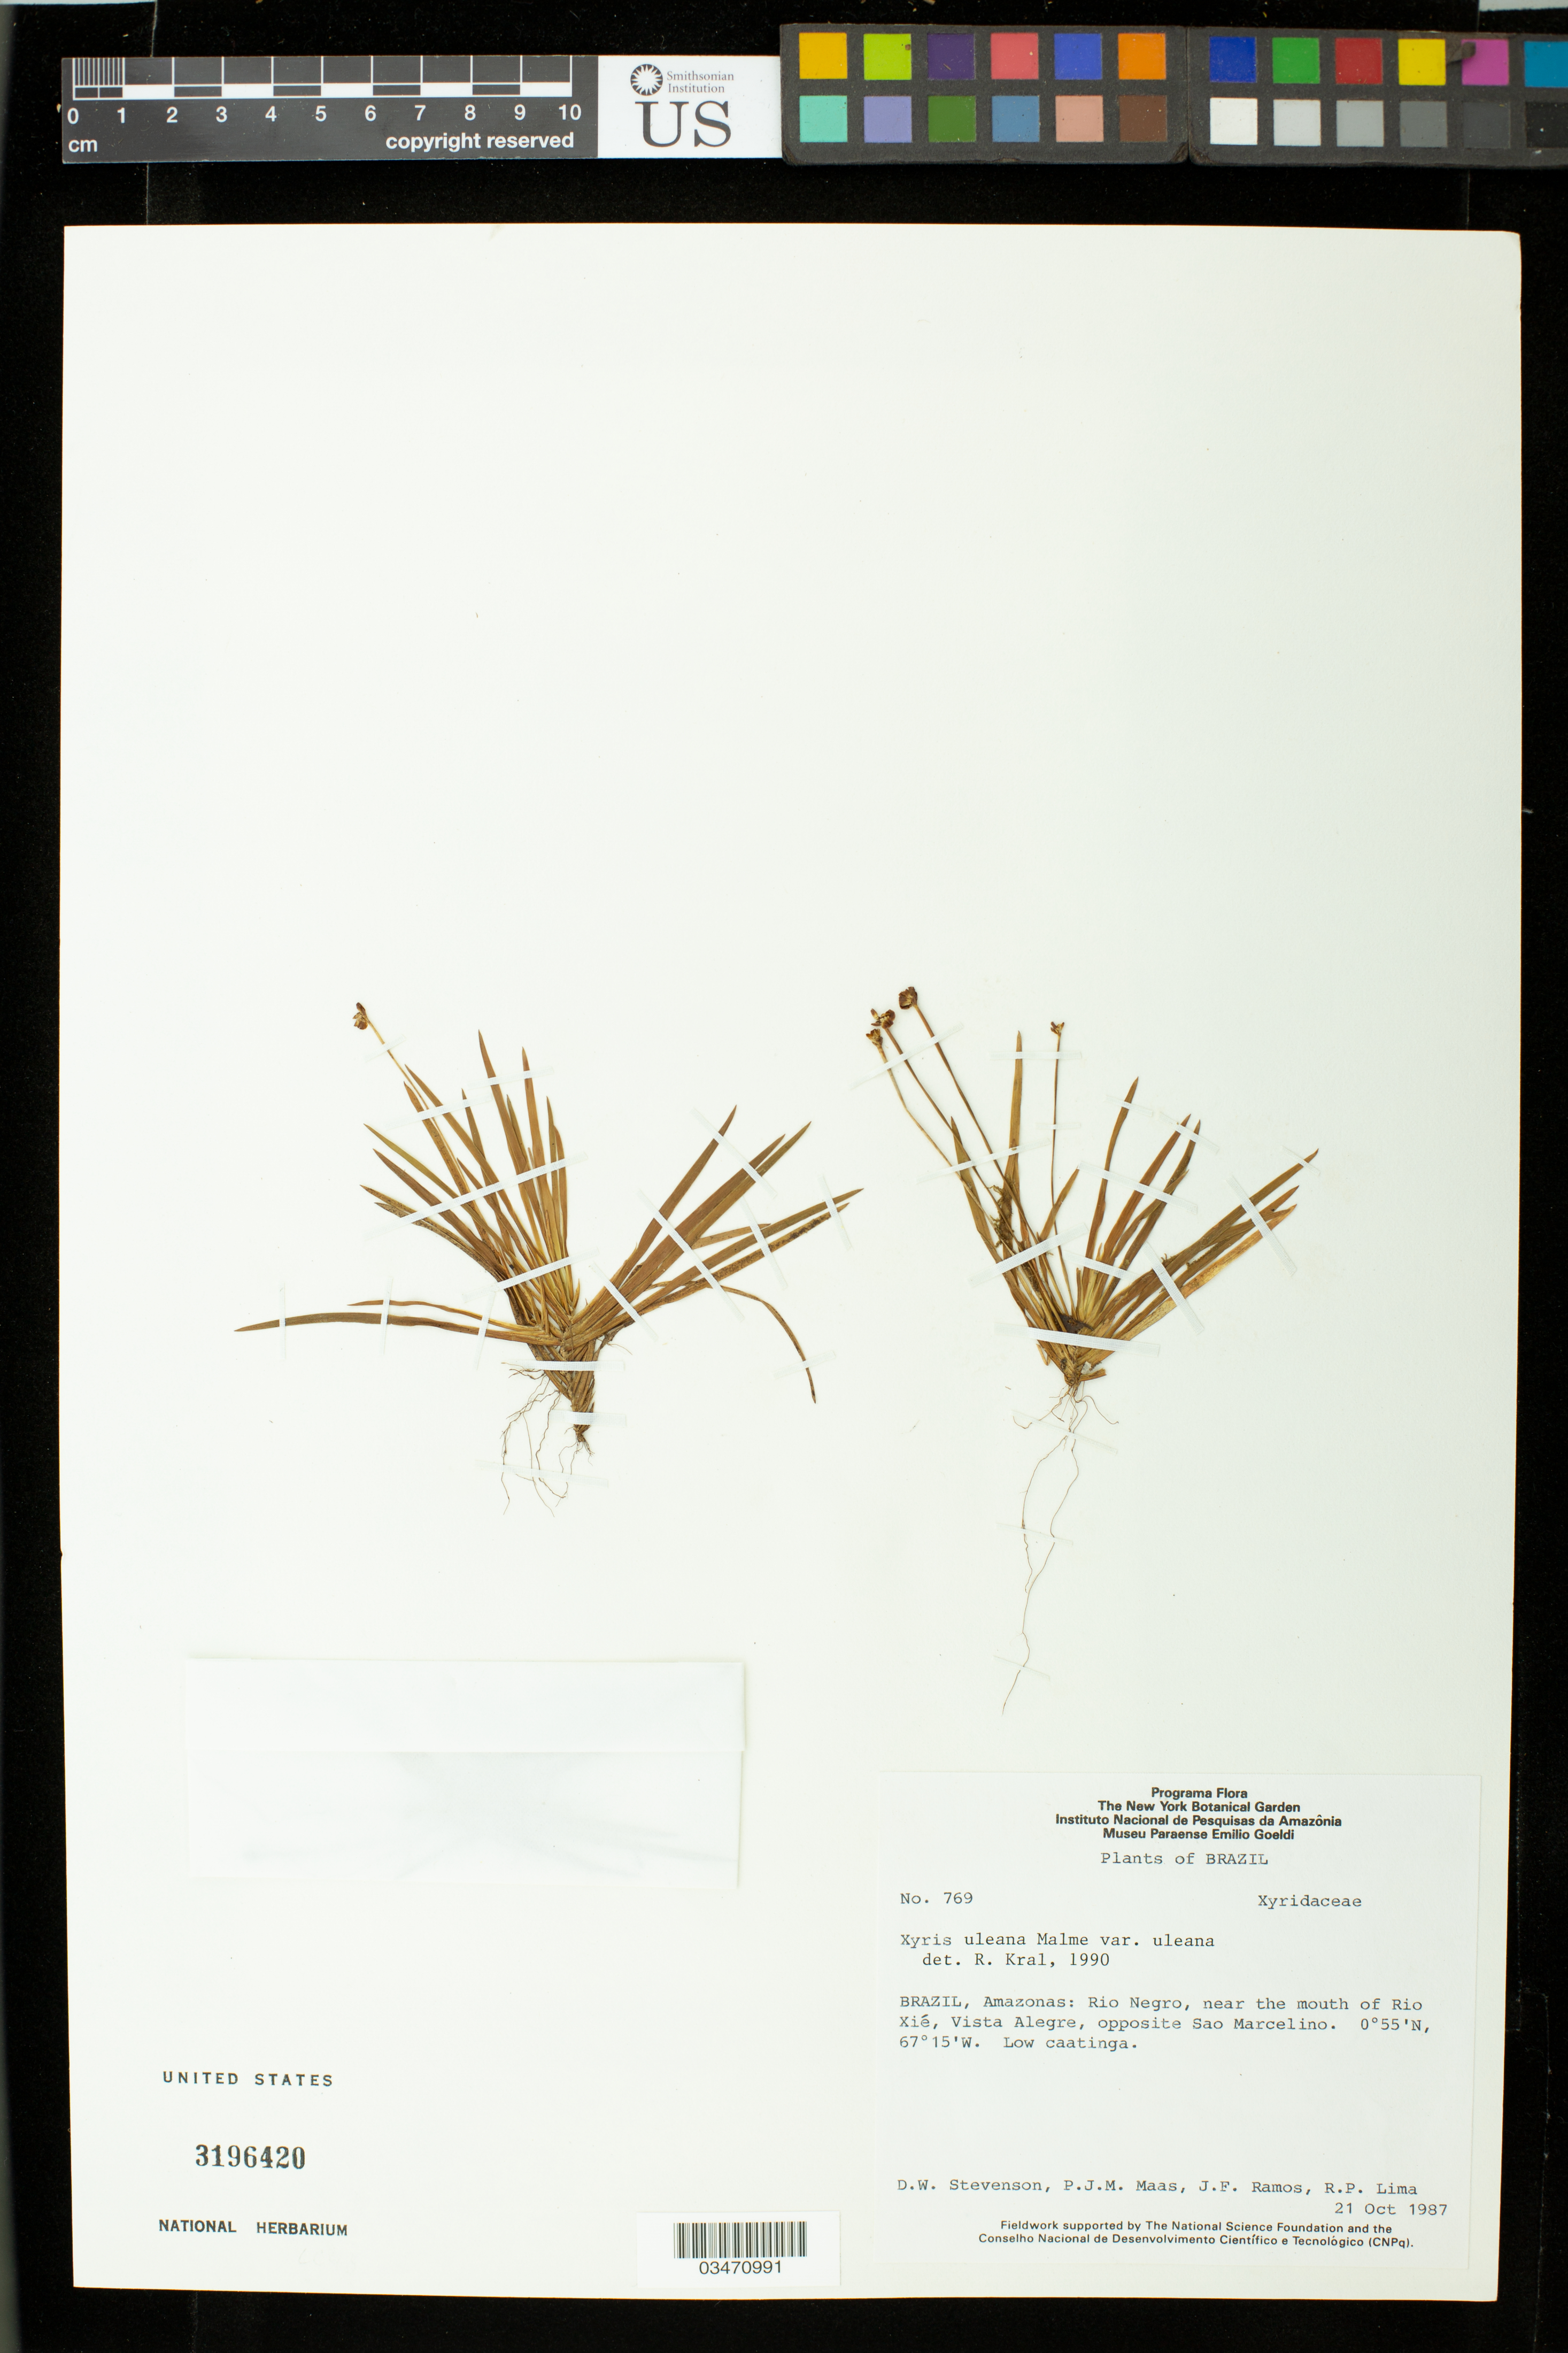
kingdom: Plantae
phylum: Tracheophyta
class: Liliopsida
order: Poales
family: Xyridaceae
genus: Xyris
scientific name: Xyris uleana var. uleana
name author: Malme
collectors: D. W. Stevenson, P. Maas, J. F. Ramos & R. P. Lima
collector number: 769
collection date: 1987-10-21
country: Brazil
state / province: Amazonas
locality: Brazil, Amazonas: Rio Negro, near the mouth of Rio Xie, Vista Alegre, opposite Sao Marcelino.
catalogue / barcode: US 3196420